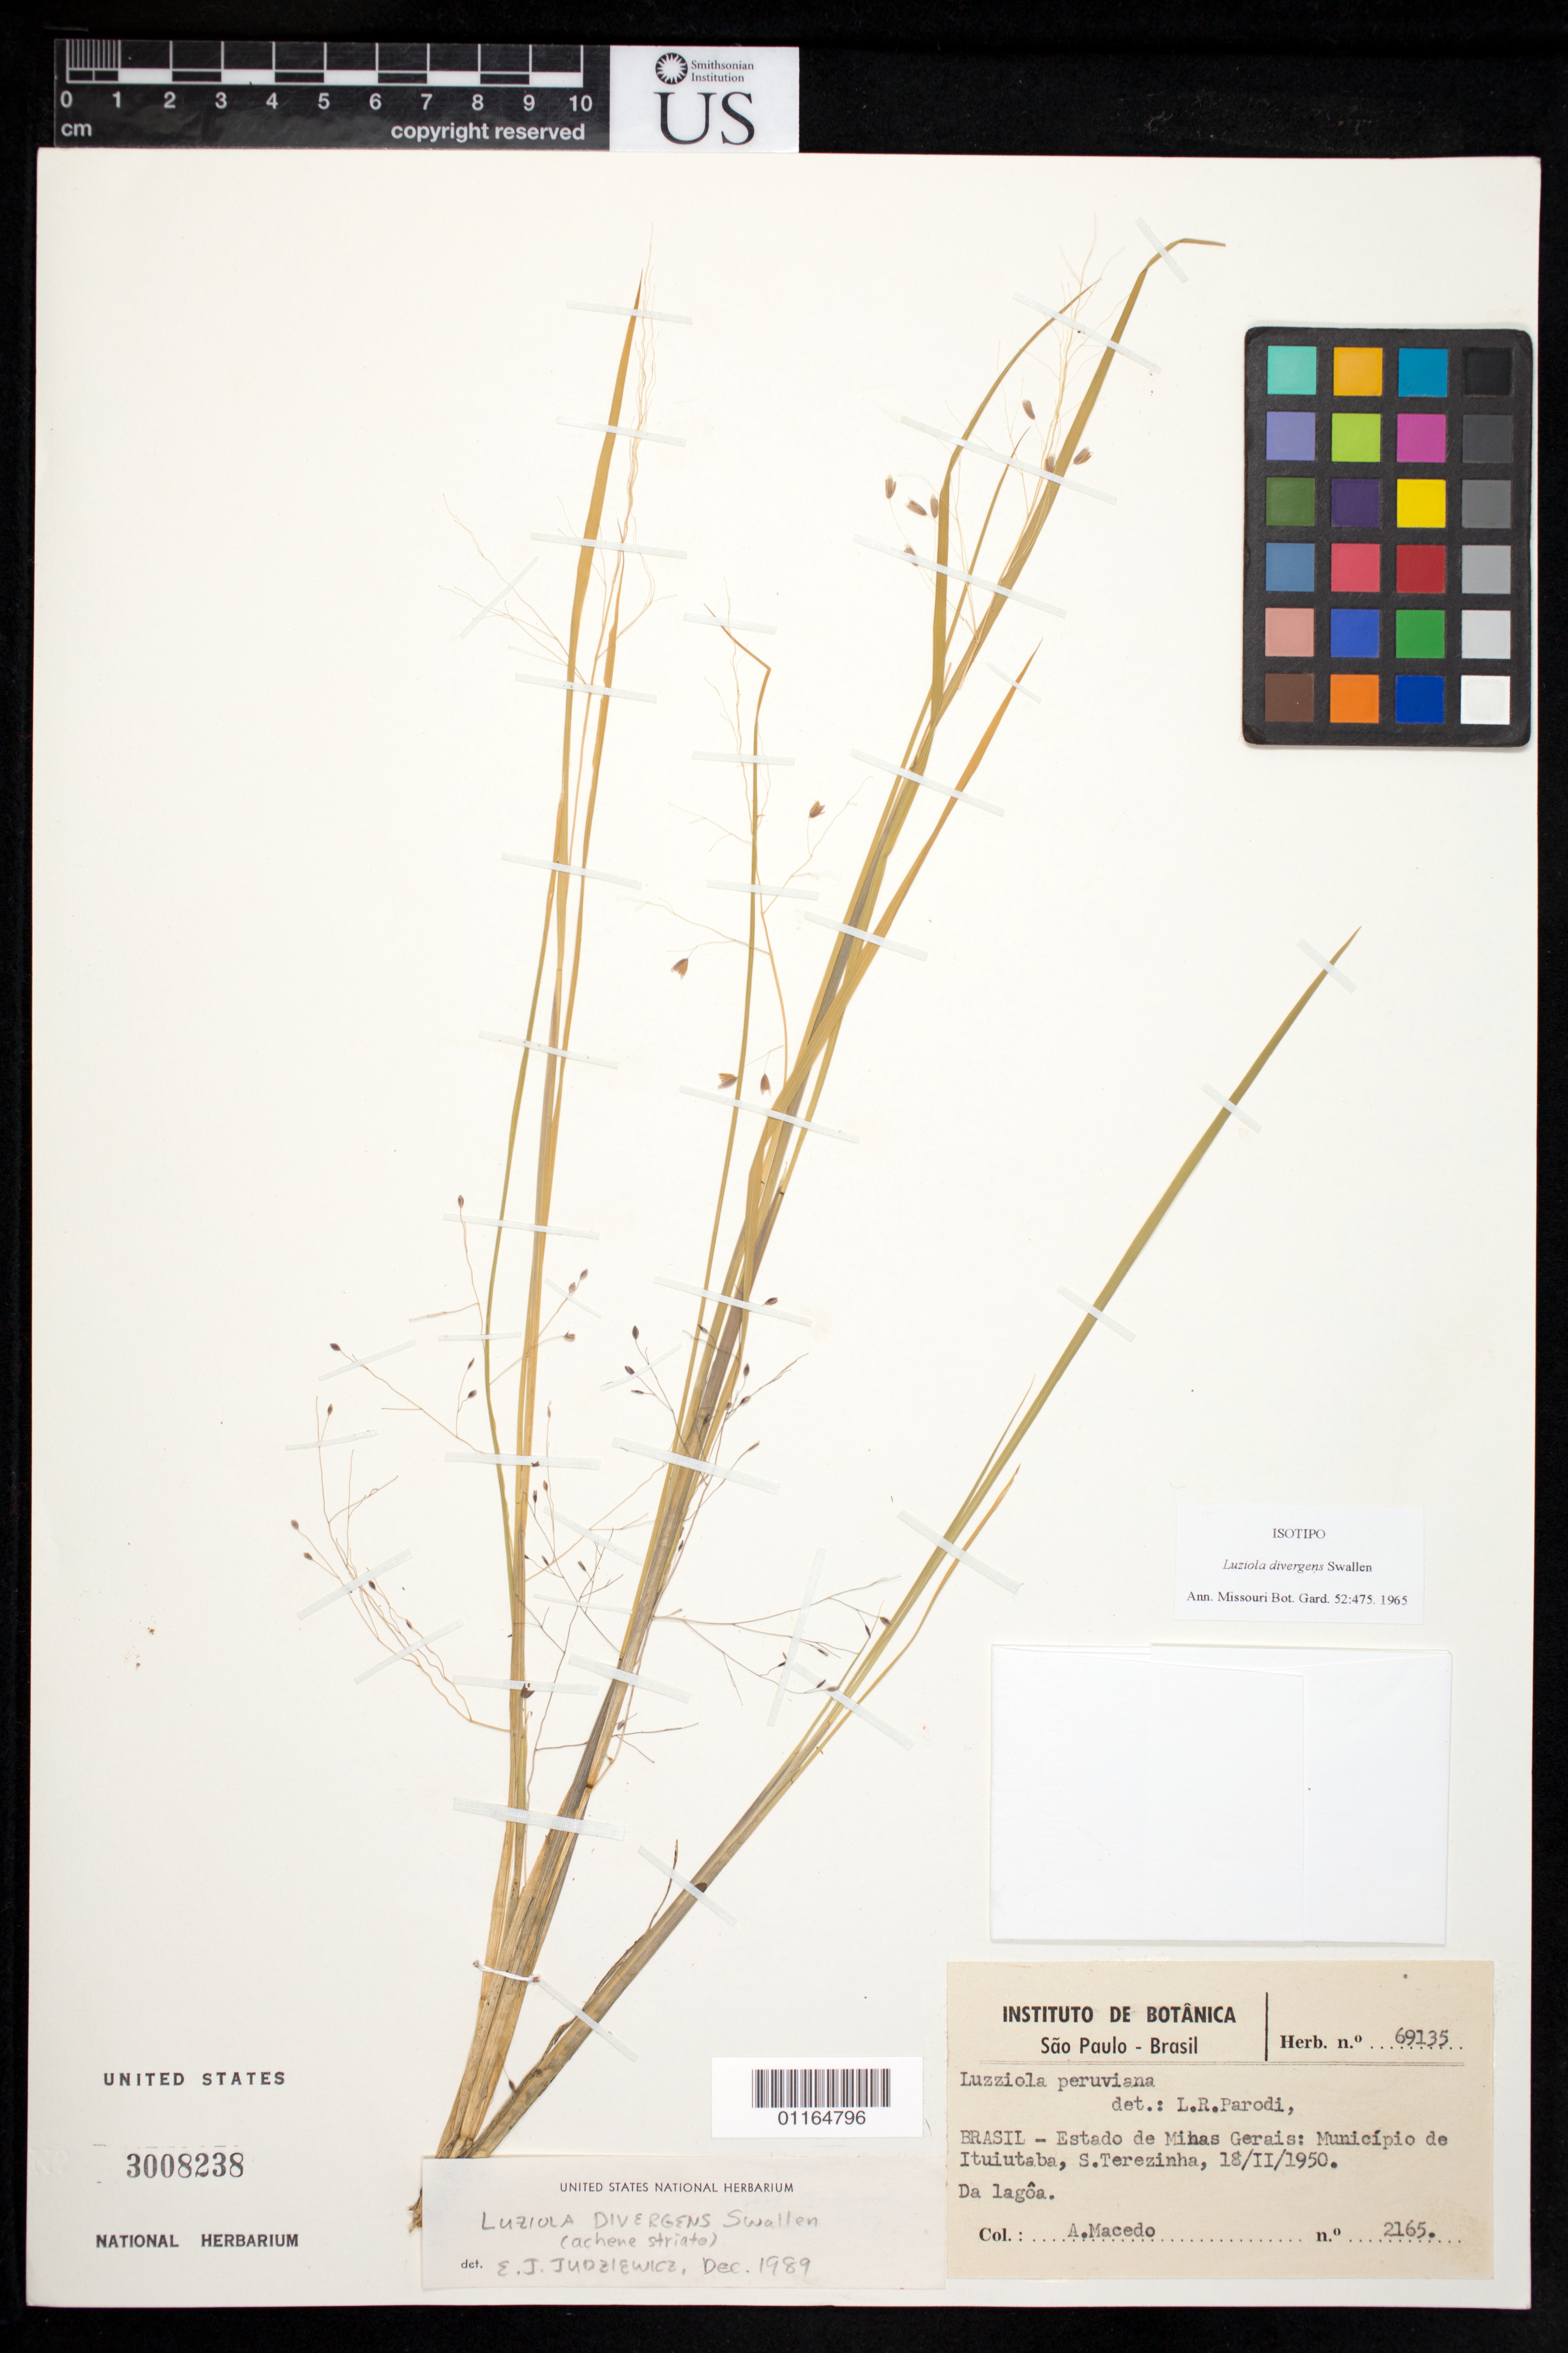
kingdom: Plantae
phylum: Tracheophyta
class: Liliopsida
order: Poales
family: Poaceae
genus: Luziola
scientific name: Luziola divergens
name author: Swallen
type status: Isotype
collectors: A. Macedo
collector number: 2165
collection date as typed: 18 Feb 1950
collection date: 1950-02-18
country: Brazil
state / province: Minas Gerais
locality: Municipio de Ituiutaba, S. Terezinha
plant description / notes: ex herb. Brazil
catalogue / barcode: US 3008238